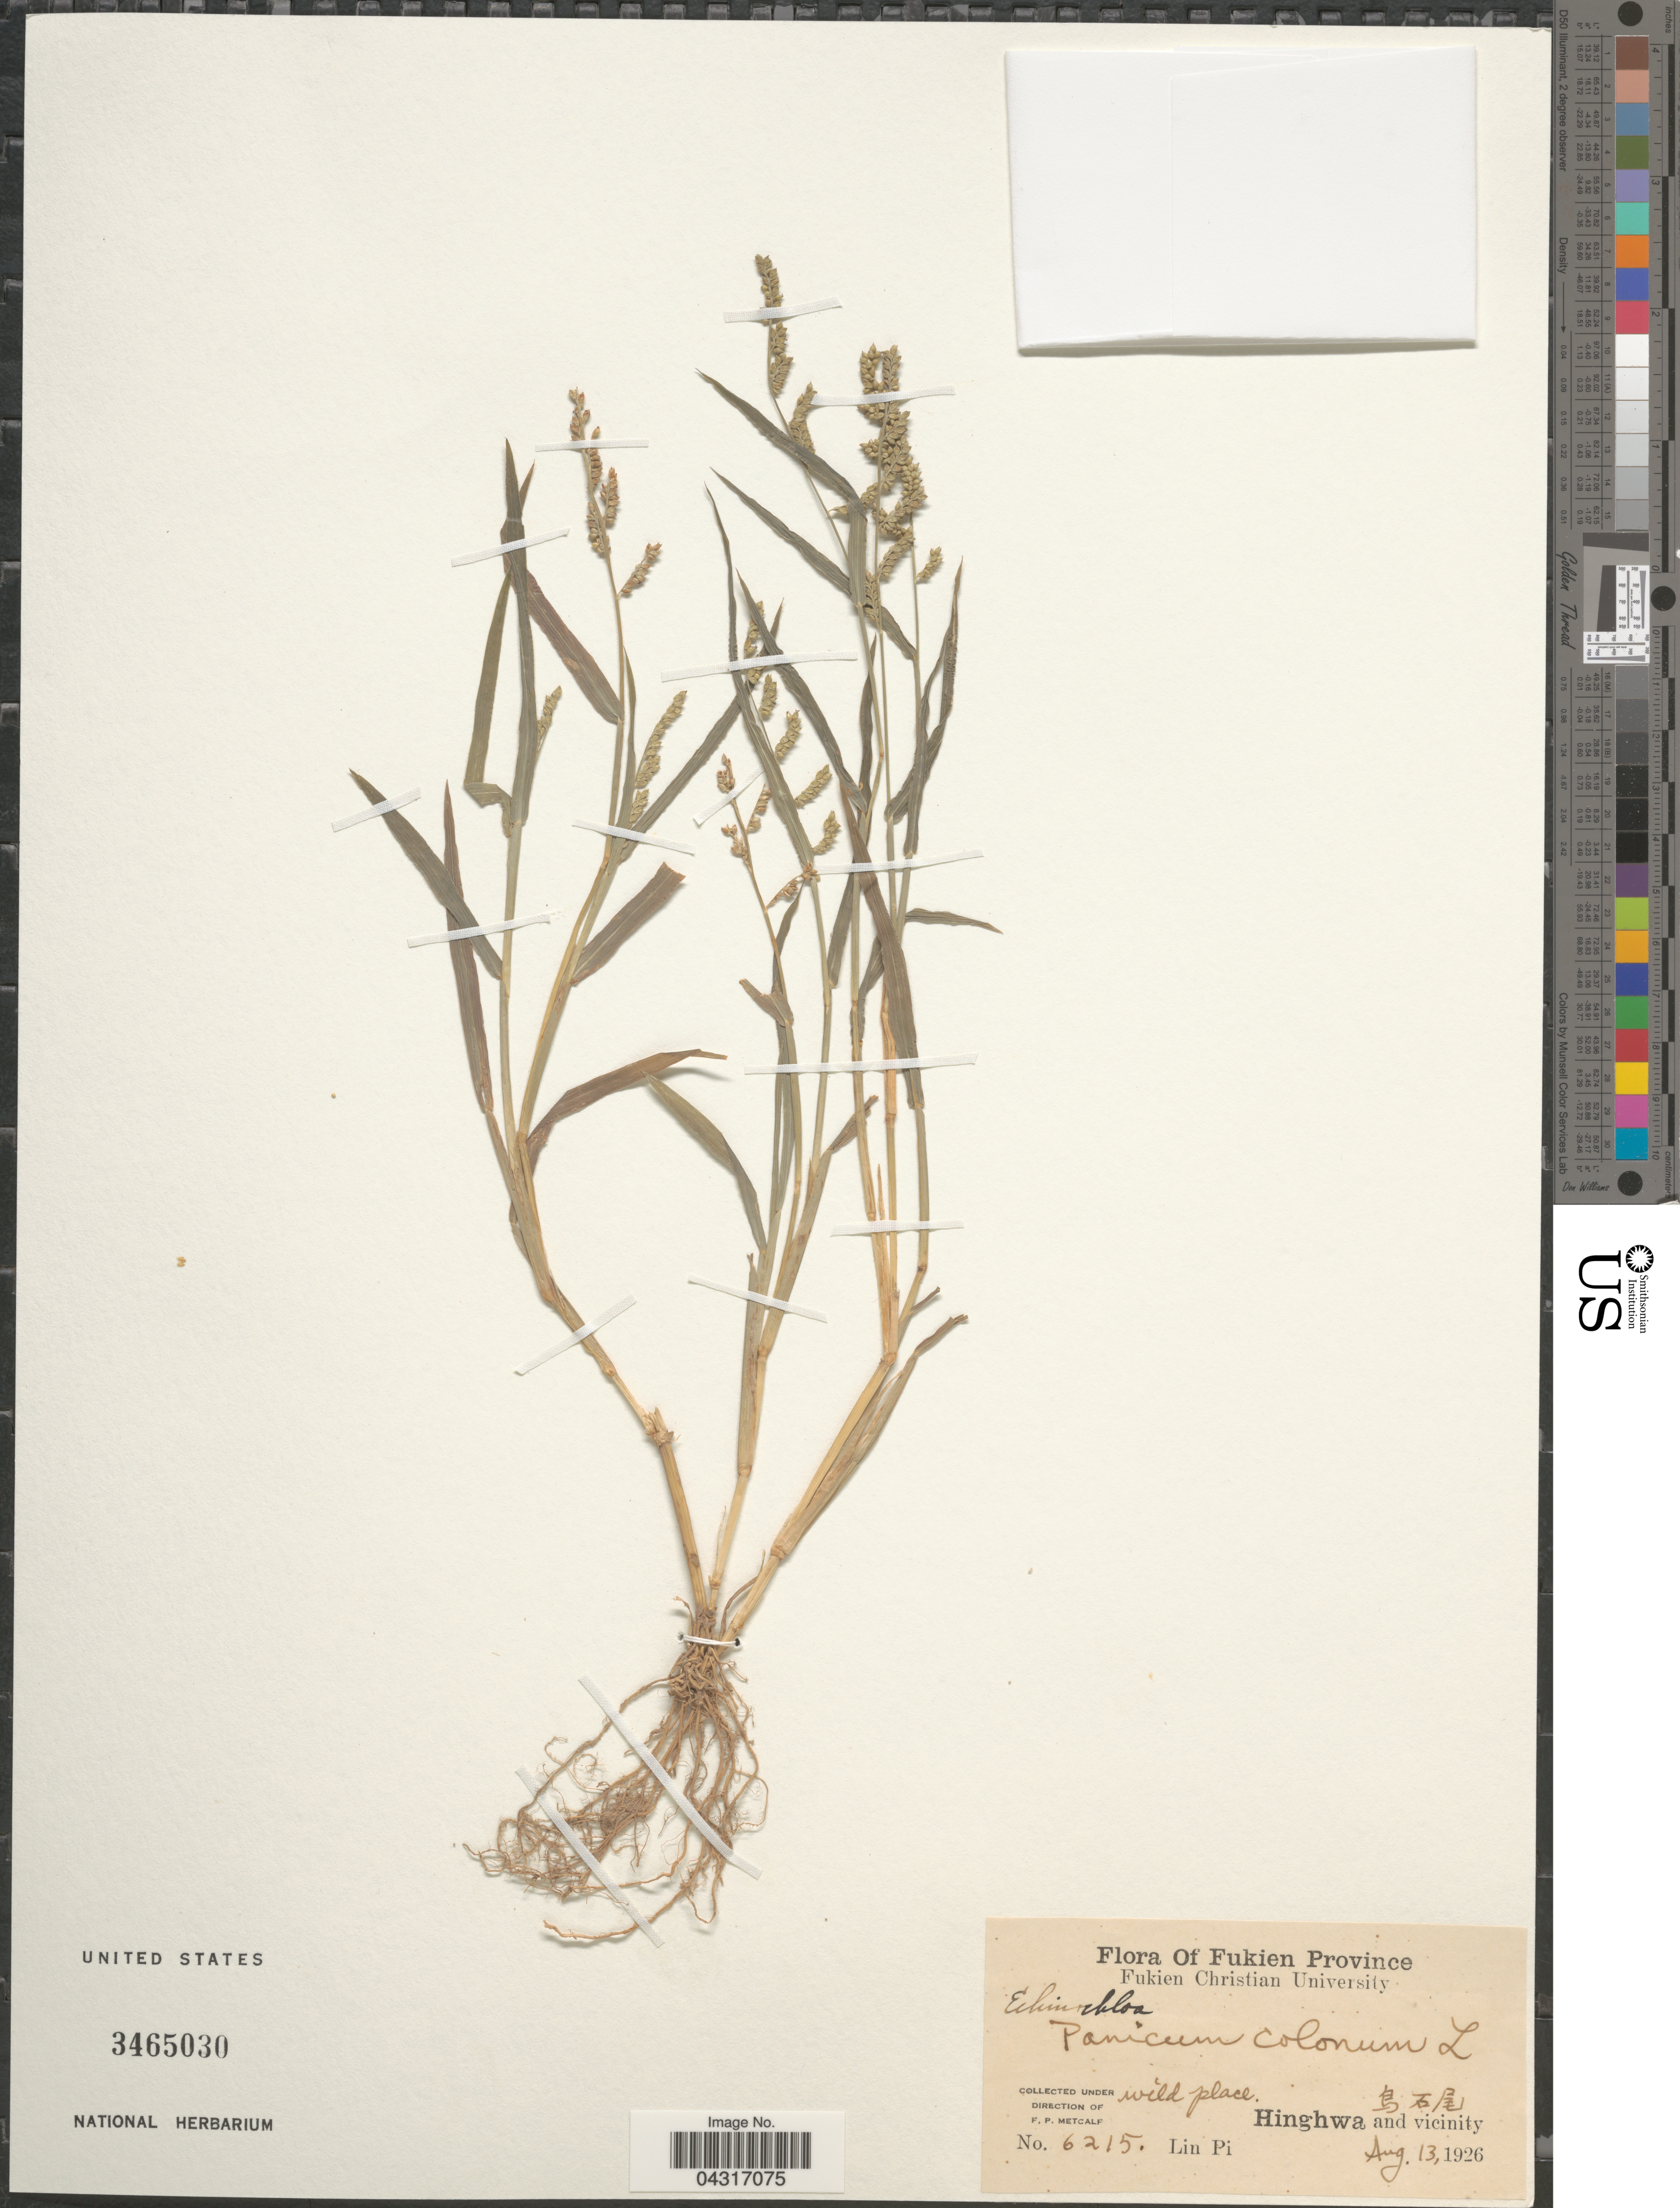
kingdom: Plantae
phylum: Tracheophyta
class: Liliopsida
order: Poales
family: Poaceae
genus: Echinochloa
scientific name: Echinochloa colona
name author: (L.) Link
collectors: L. Pi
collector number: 6215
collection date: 1926-08-13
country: China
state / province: Fujian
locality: Fukien Province. [Foreign script] Hinghwa and vicinity.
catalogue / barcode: US 3465030